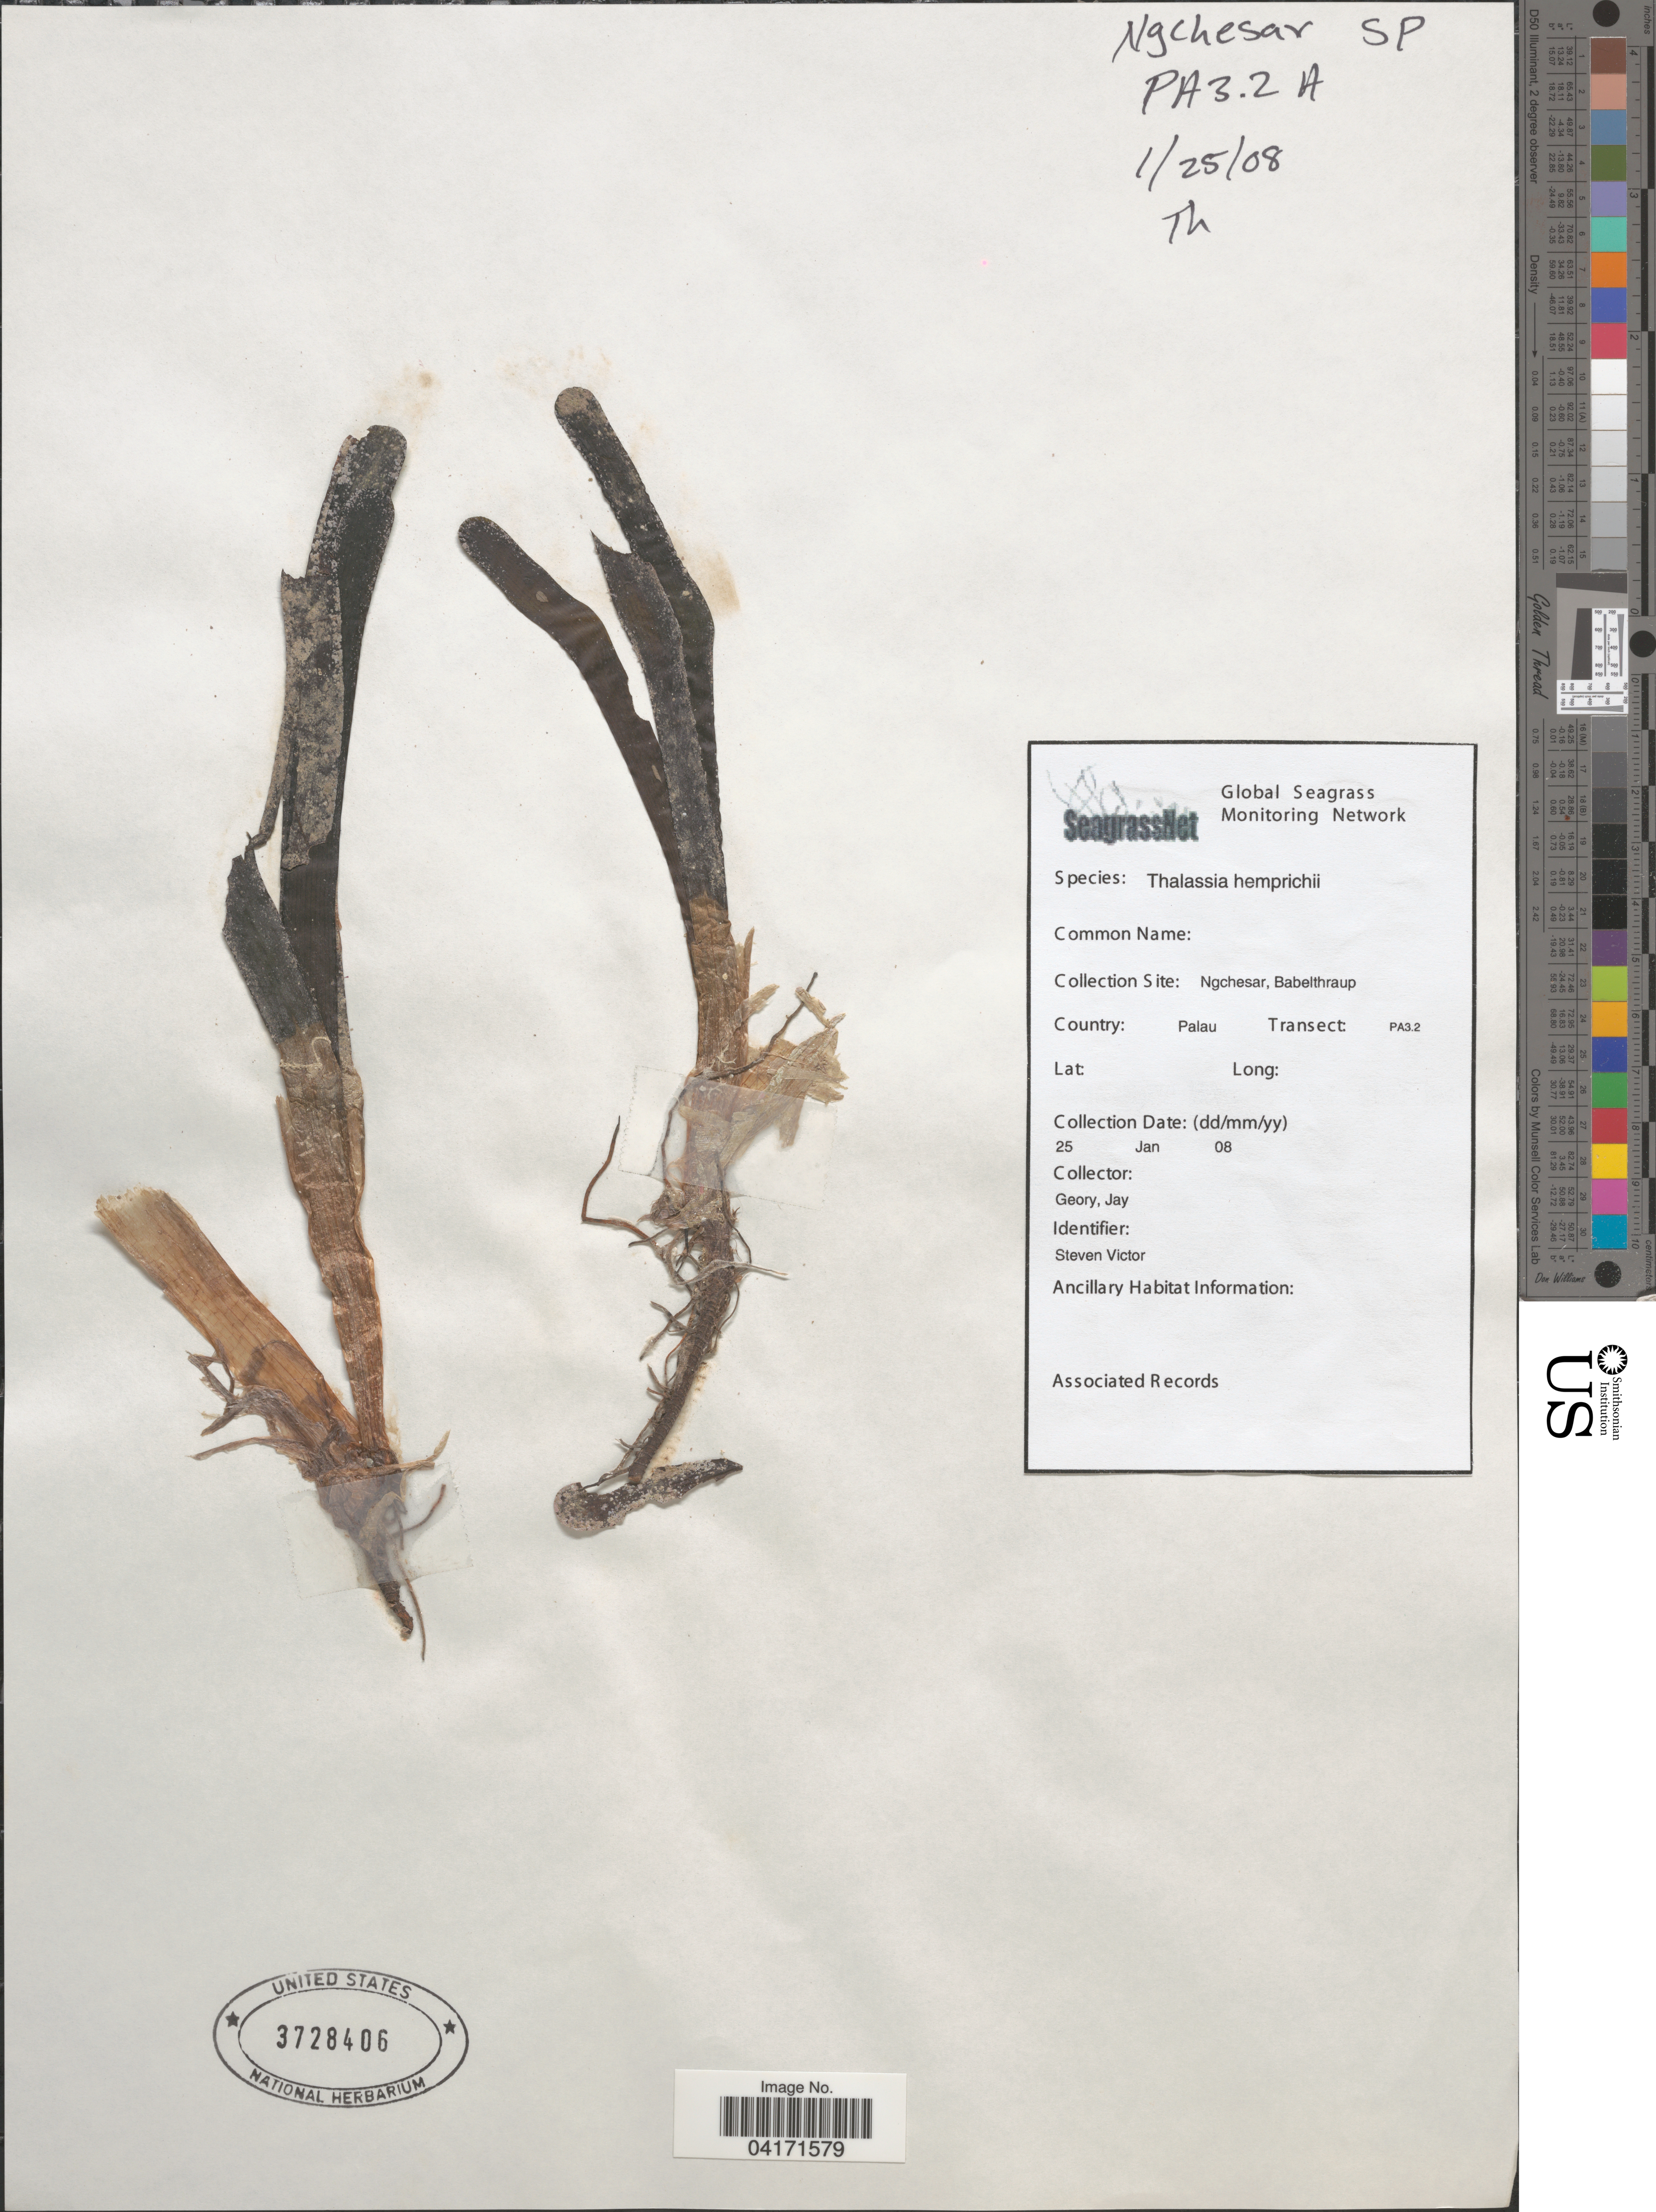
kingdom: Plantae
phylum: Tracheophyta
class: Liliopsida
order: Alismatales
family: Hydrocharitaceae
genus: Thalassia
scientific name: Thalassia hemprichii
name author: Asch.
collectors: Geor & Jay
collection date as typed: Transcribed d/m/y: 25/1/8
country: Palau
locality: PA3.2 A. Ngchesar, Babelthraup. Palau. Transect: PA3.2.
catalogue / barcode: US 3728406